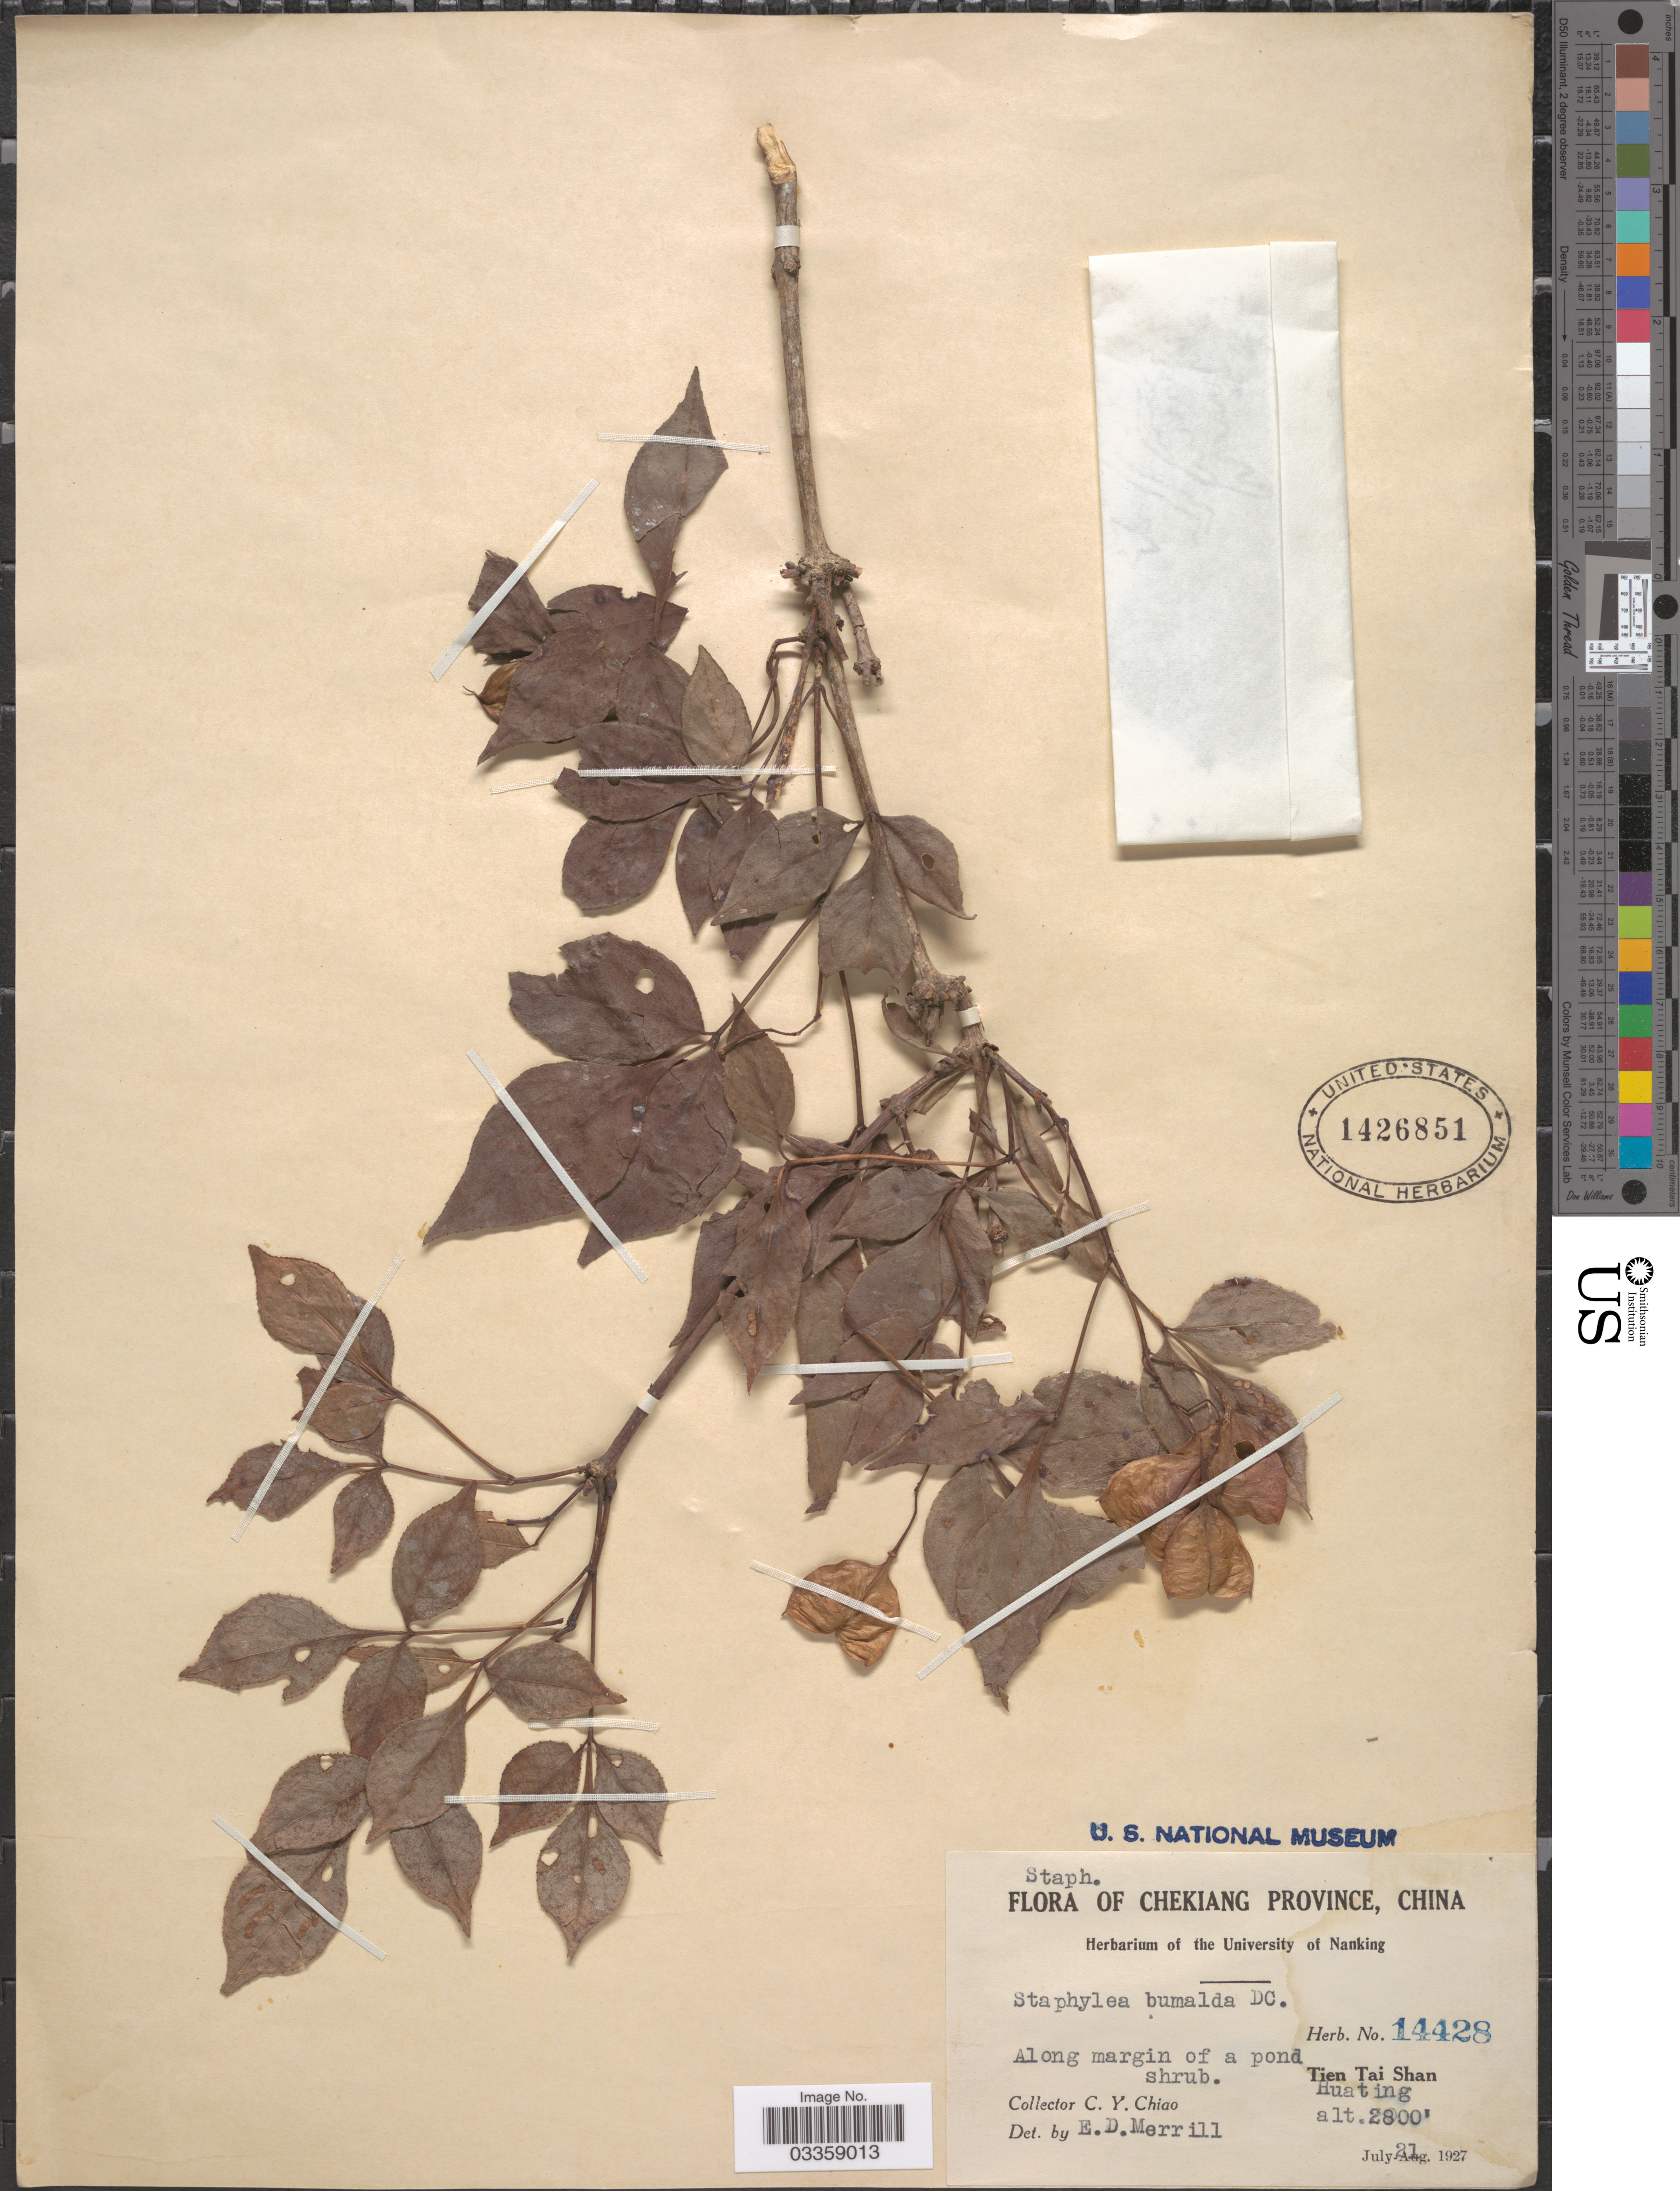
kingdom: Plantae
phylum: Tracheophyta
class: Magnoliopsida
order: Crossosomatales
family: Staphyleaceae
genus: Staphylea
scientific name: Staphylea bumalda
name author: DC.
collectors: C. Y. Chiao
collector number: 14428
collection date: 1927-07-21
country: China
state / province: Zhejiang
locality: Chekiang Province. Tien Tai Shan, Huating.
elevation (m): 853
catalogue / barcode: US 1426851